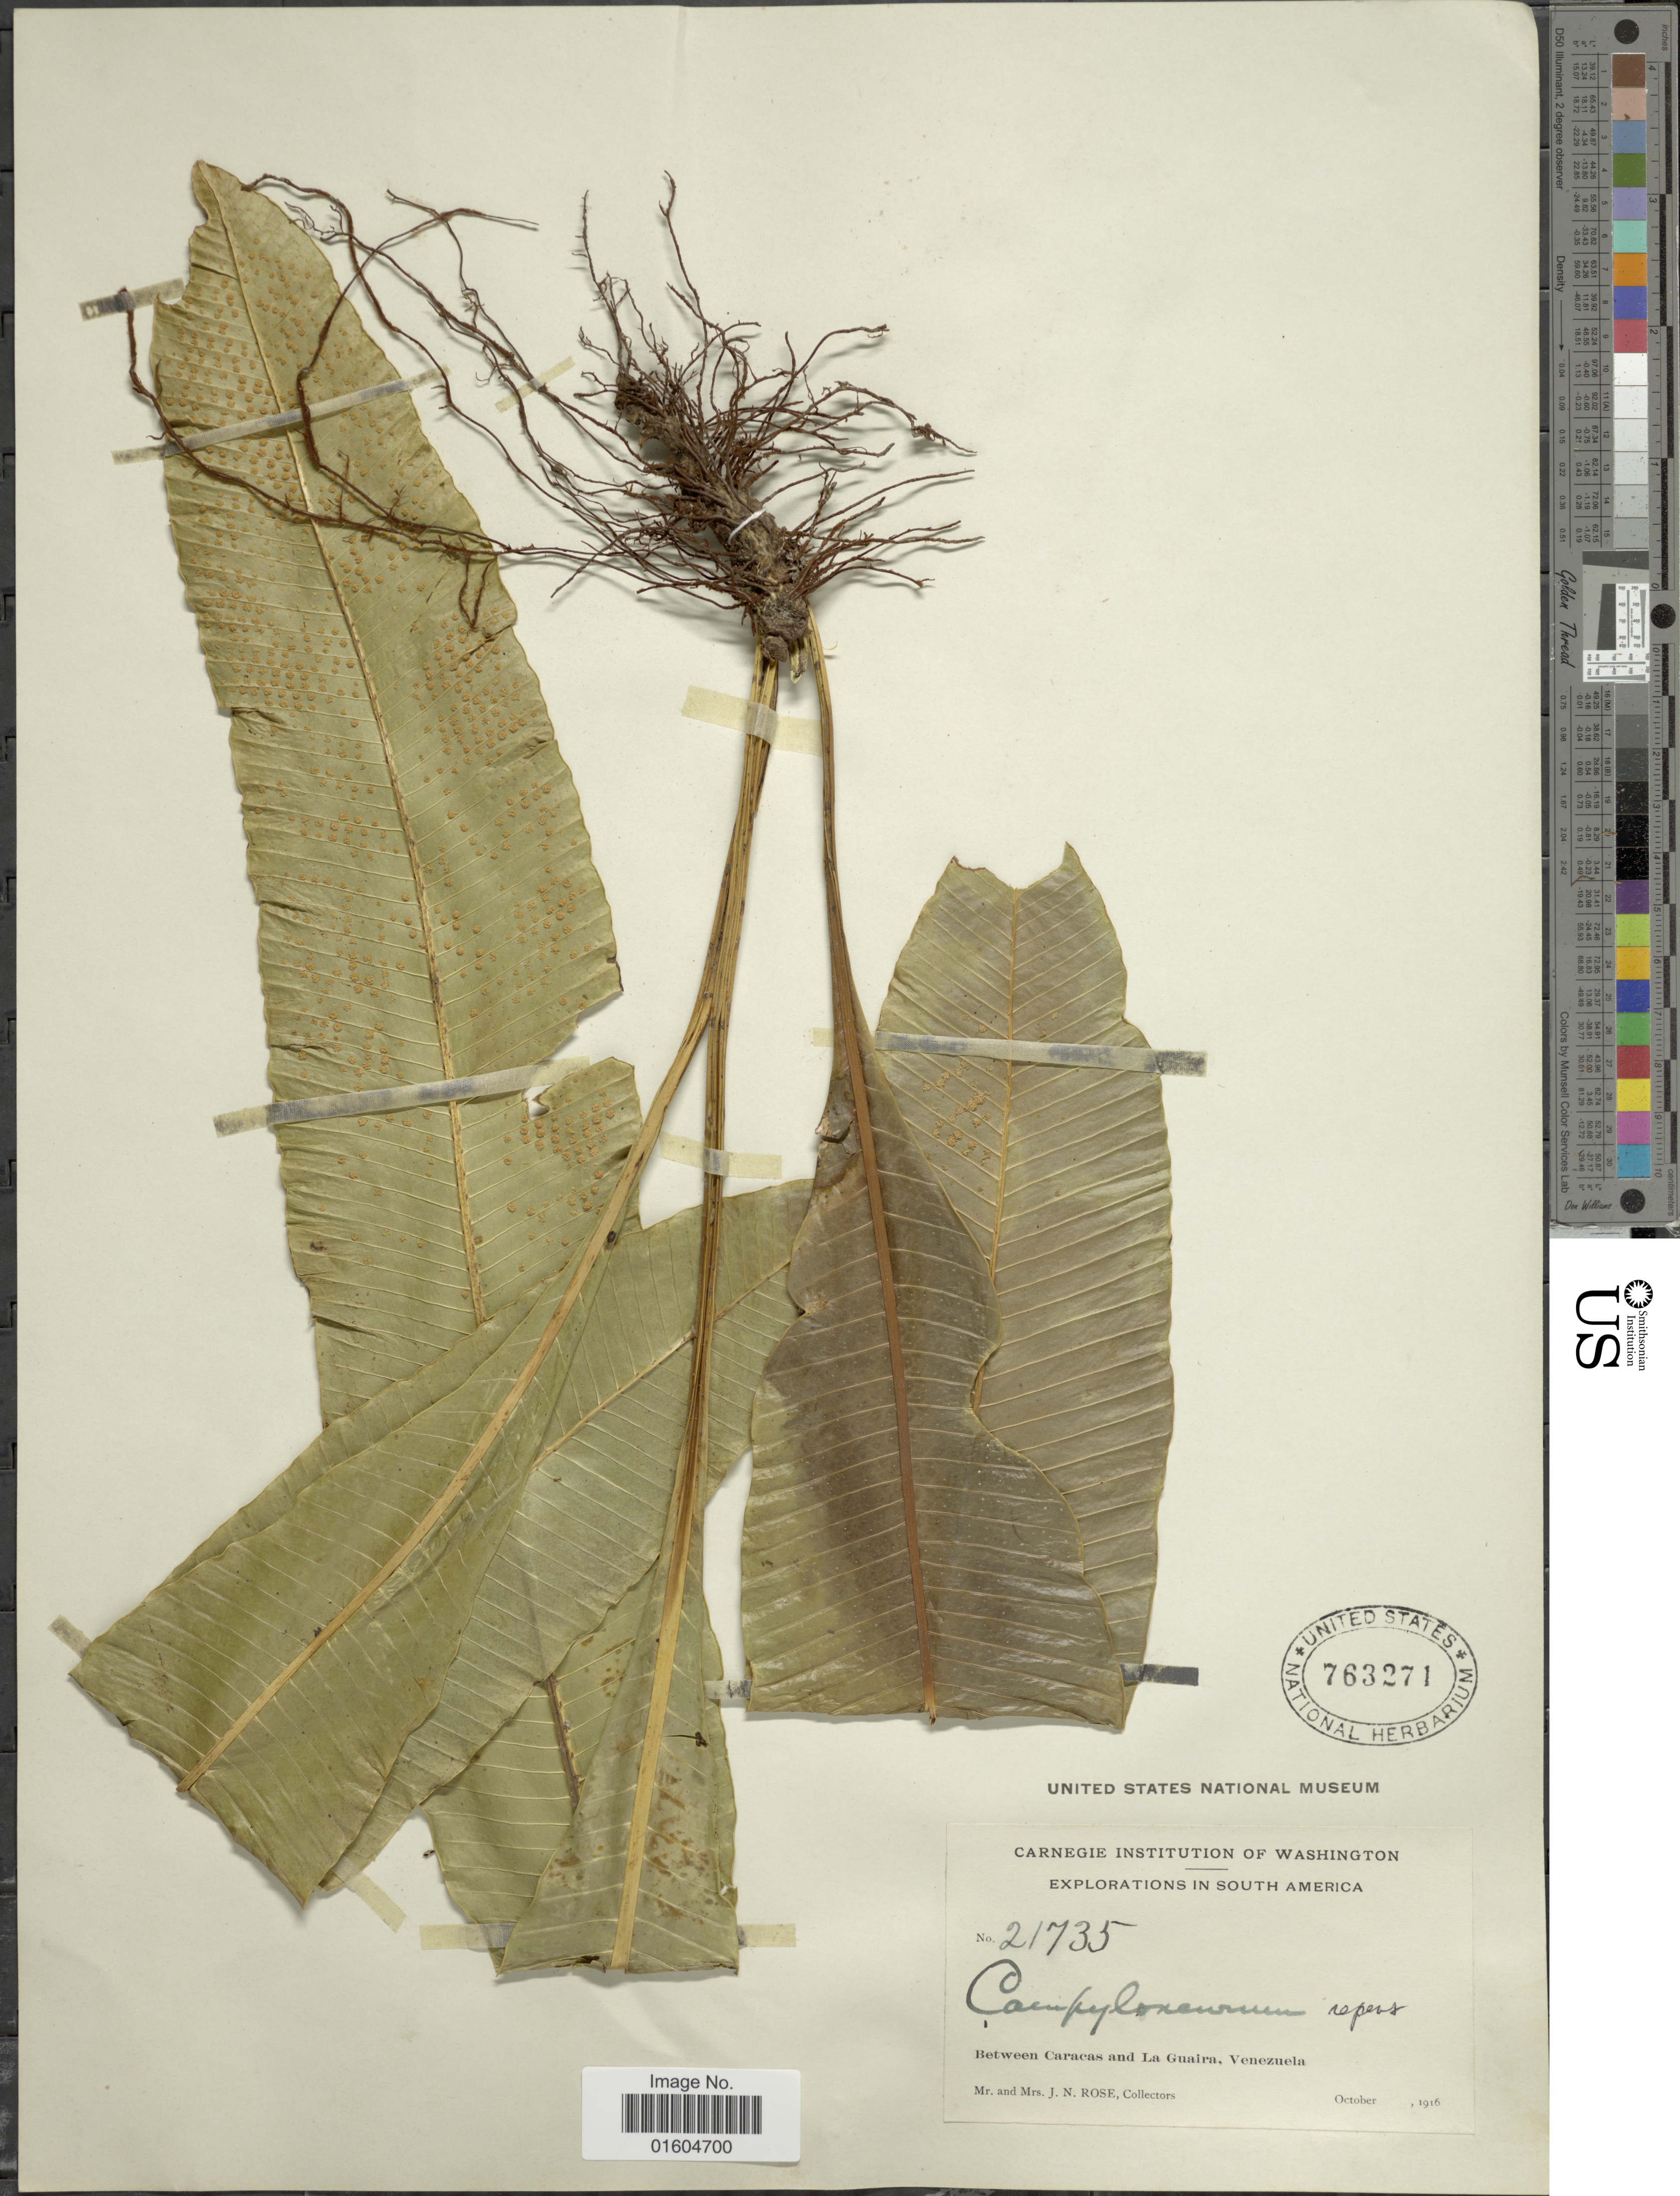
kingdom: Plantae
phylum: Tracheophyta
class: Polypodiopsida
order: Polypodiales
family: Polypodiaceae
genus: Campyloneurum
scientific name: Campyloneurum phyllitidis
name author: (L.) C. Presl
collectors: J. N. Rose & L. B. Rose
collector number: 21735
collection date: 1916-10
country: Venezuela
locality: South America. Between Caracas and La Guaira, Venezuela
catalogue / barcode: US 763271